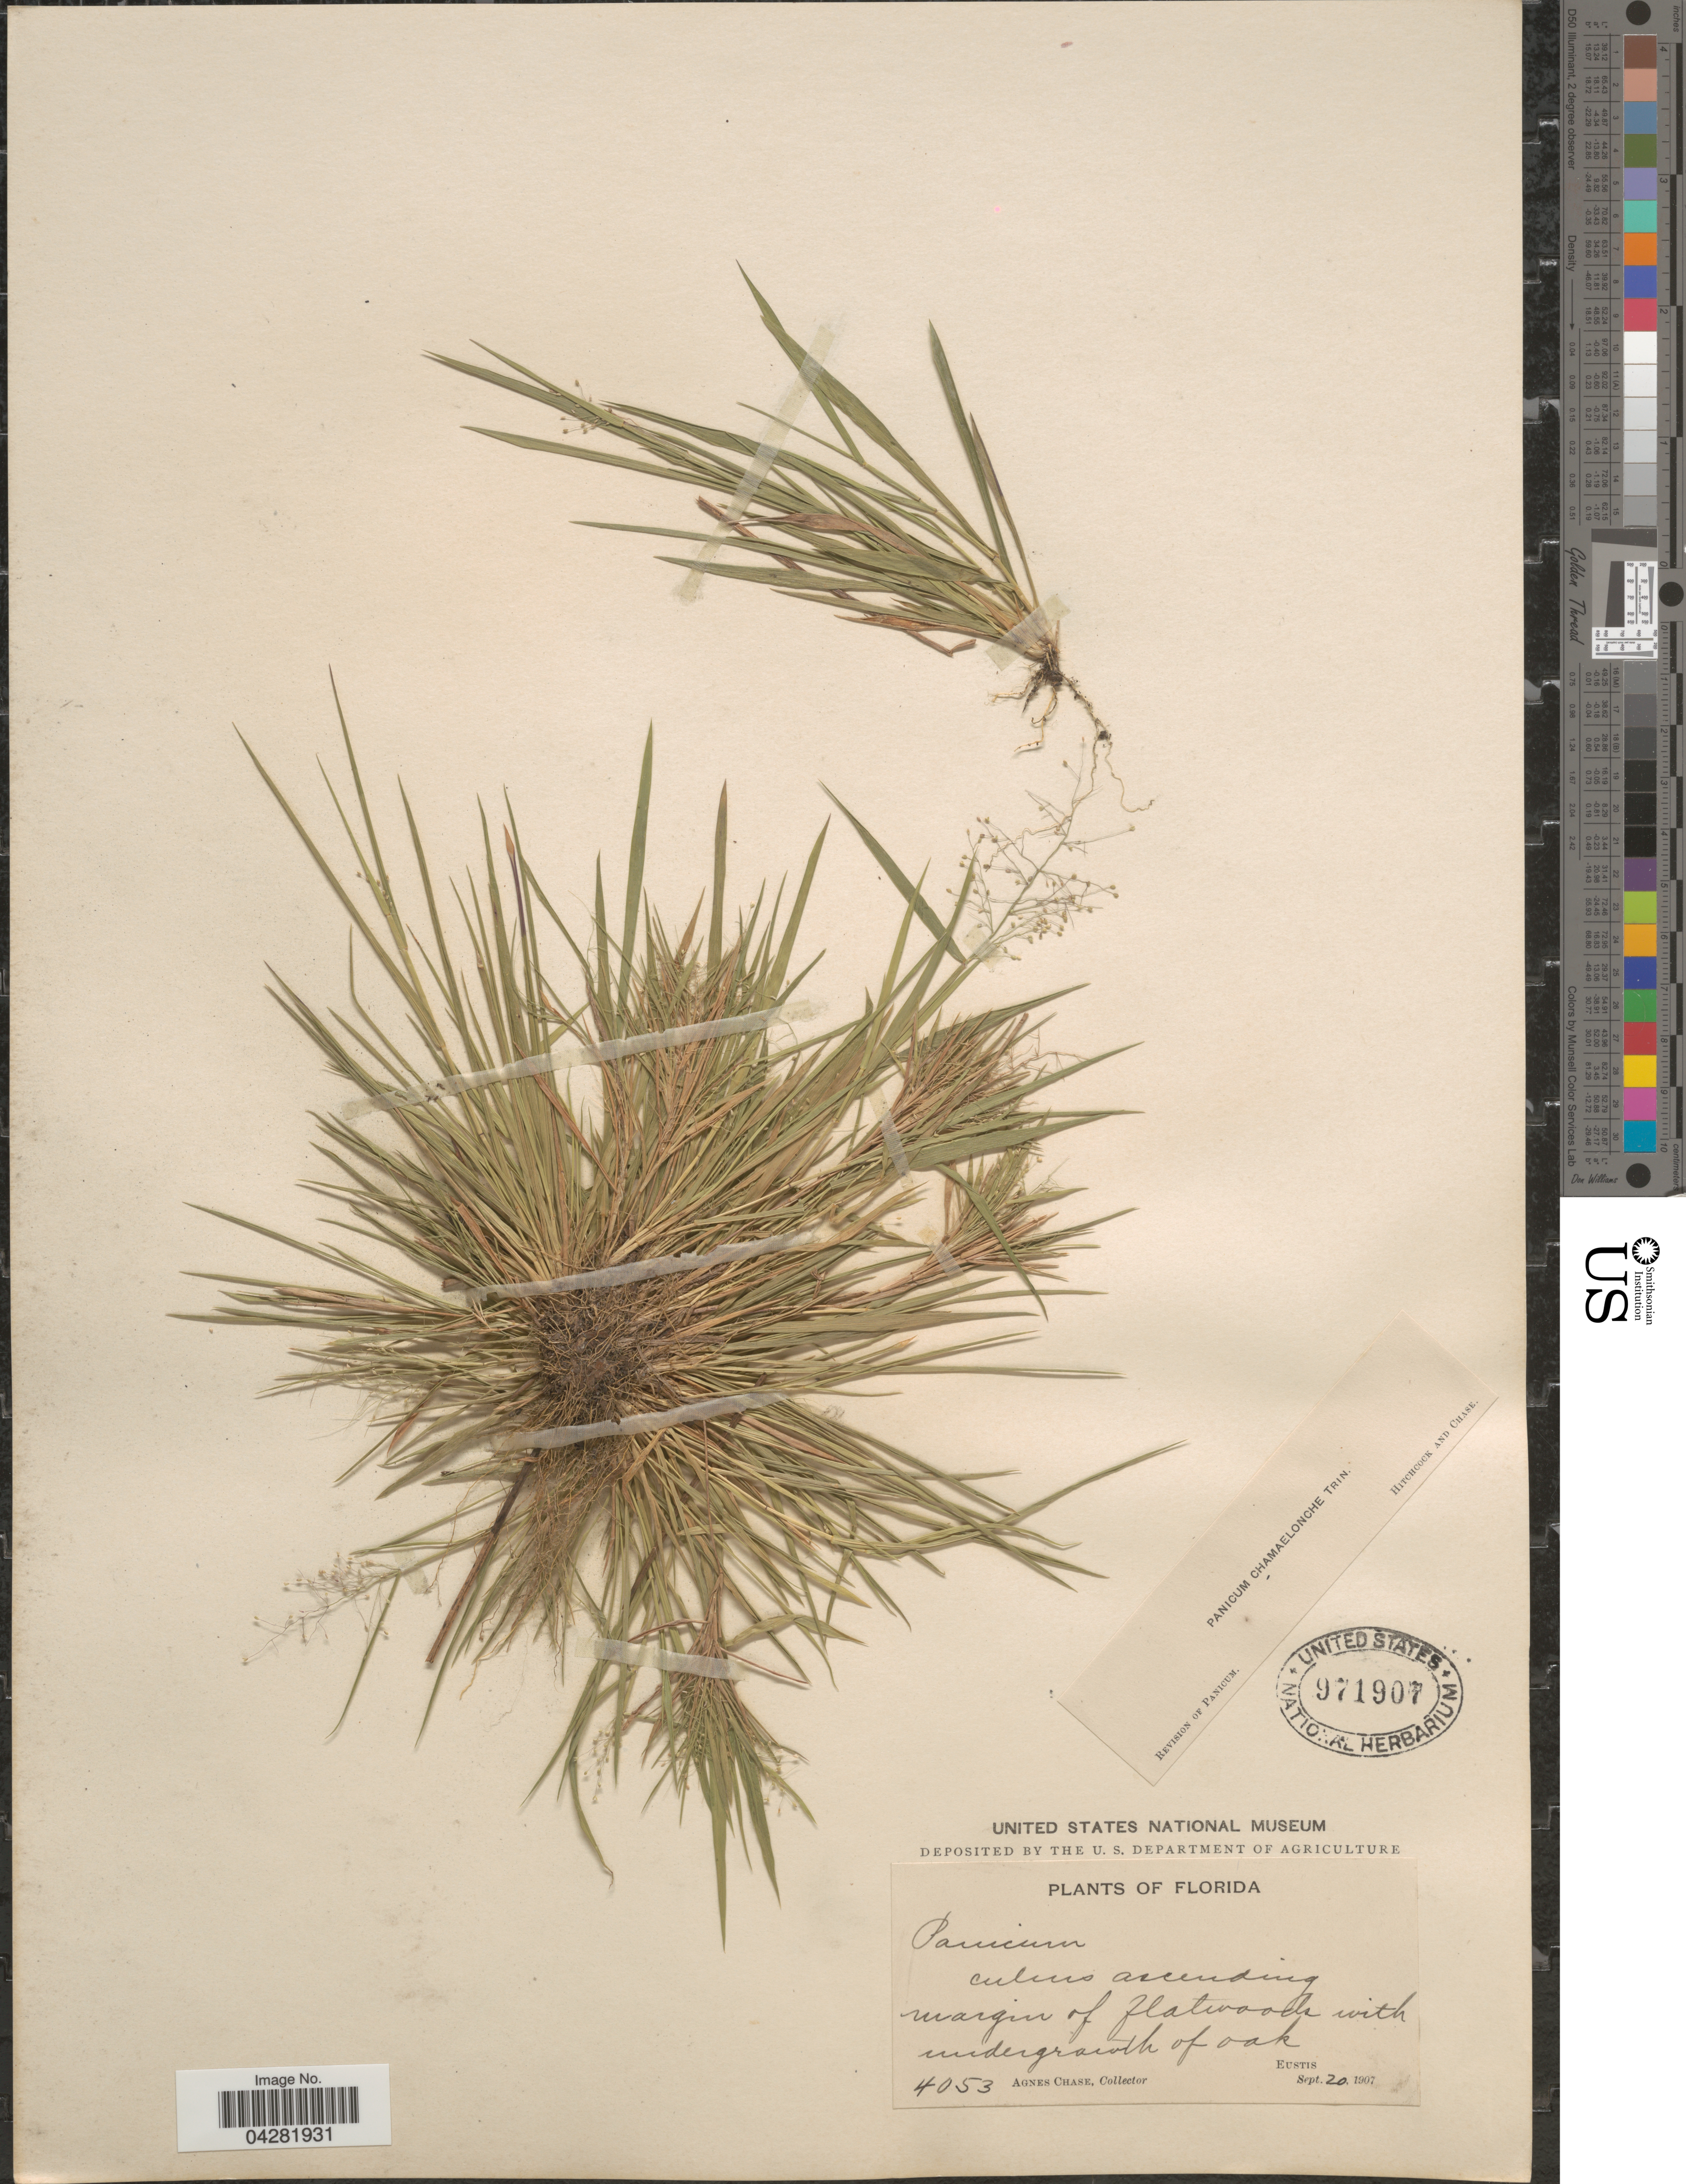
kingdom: Plantae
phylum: Tracheophyta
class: Liliopsida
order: Poales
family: Poaceae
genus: Dichanthelium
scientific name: Dichanthelium ensifolium var. ensifolium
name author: (Baldwin ex Elliot) Gould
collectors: A. Chase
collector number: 4053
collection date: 1907-09-20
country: United States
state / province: Florida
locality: Eustis.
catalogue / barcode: US 971907